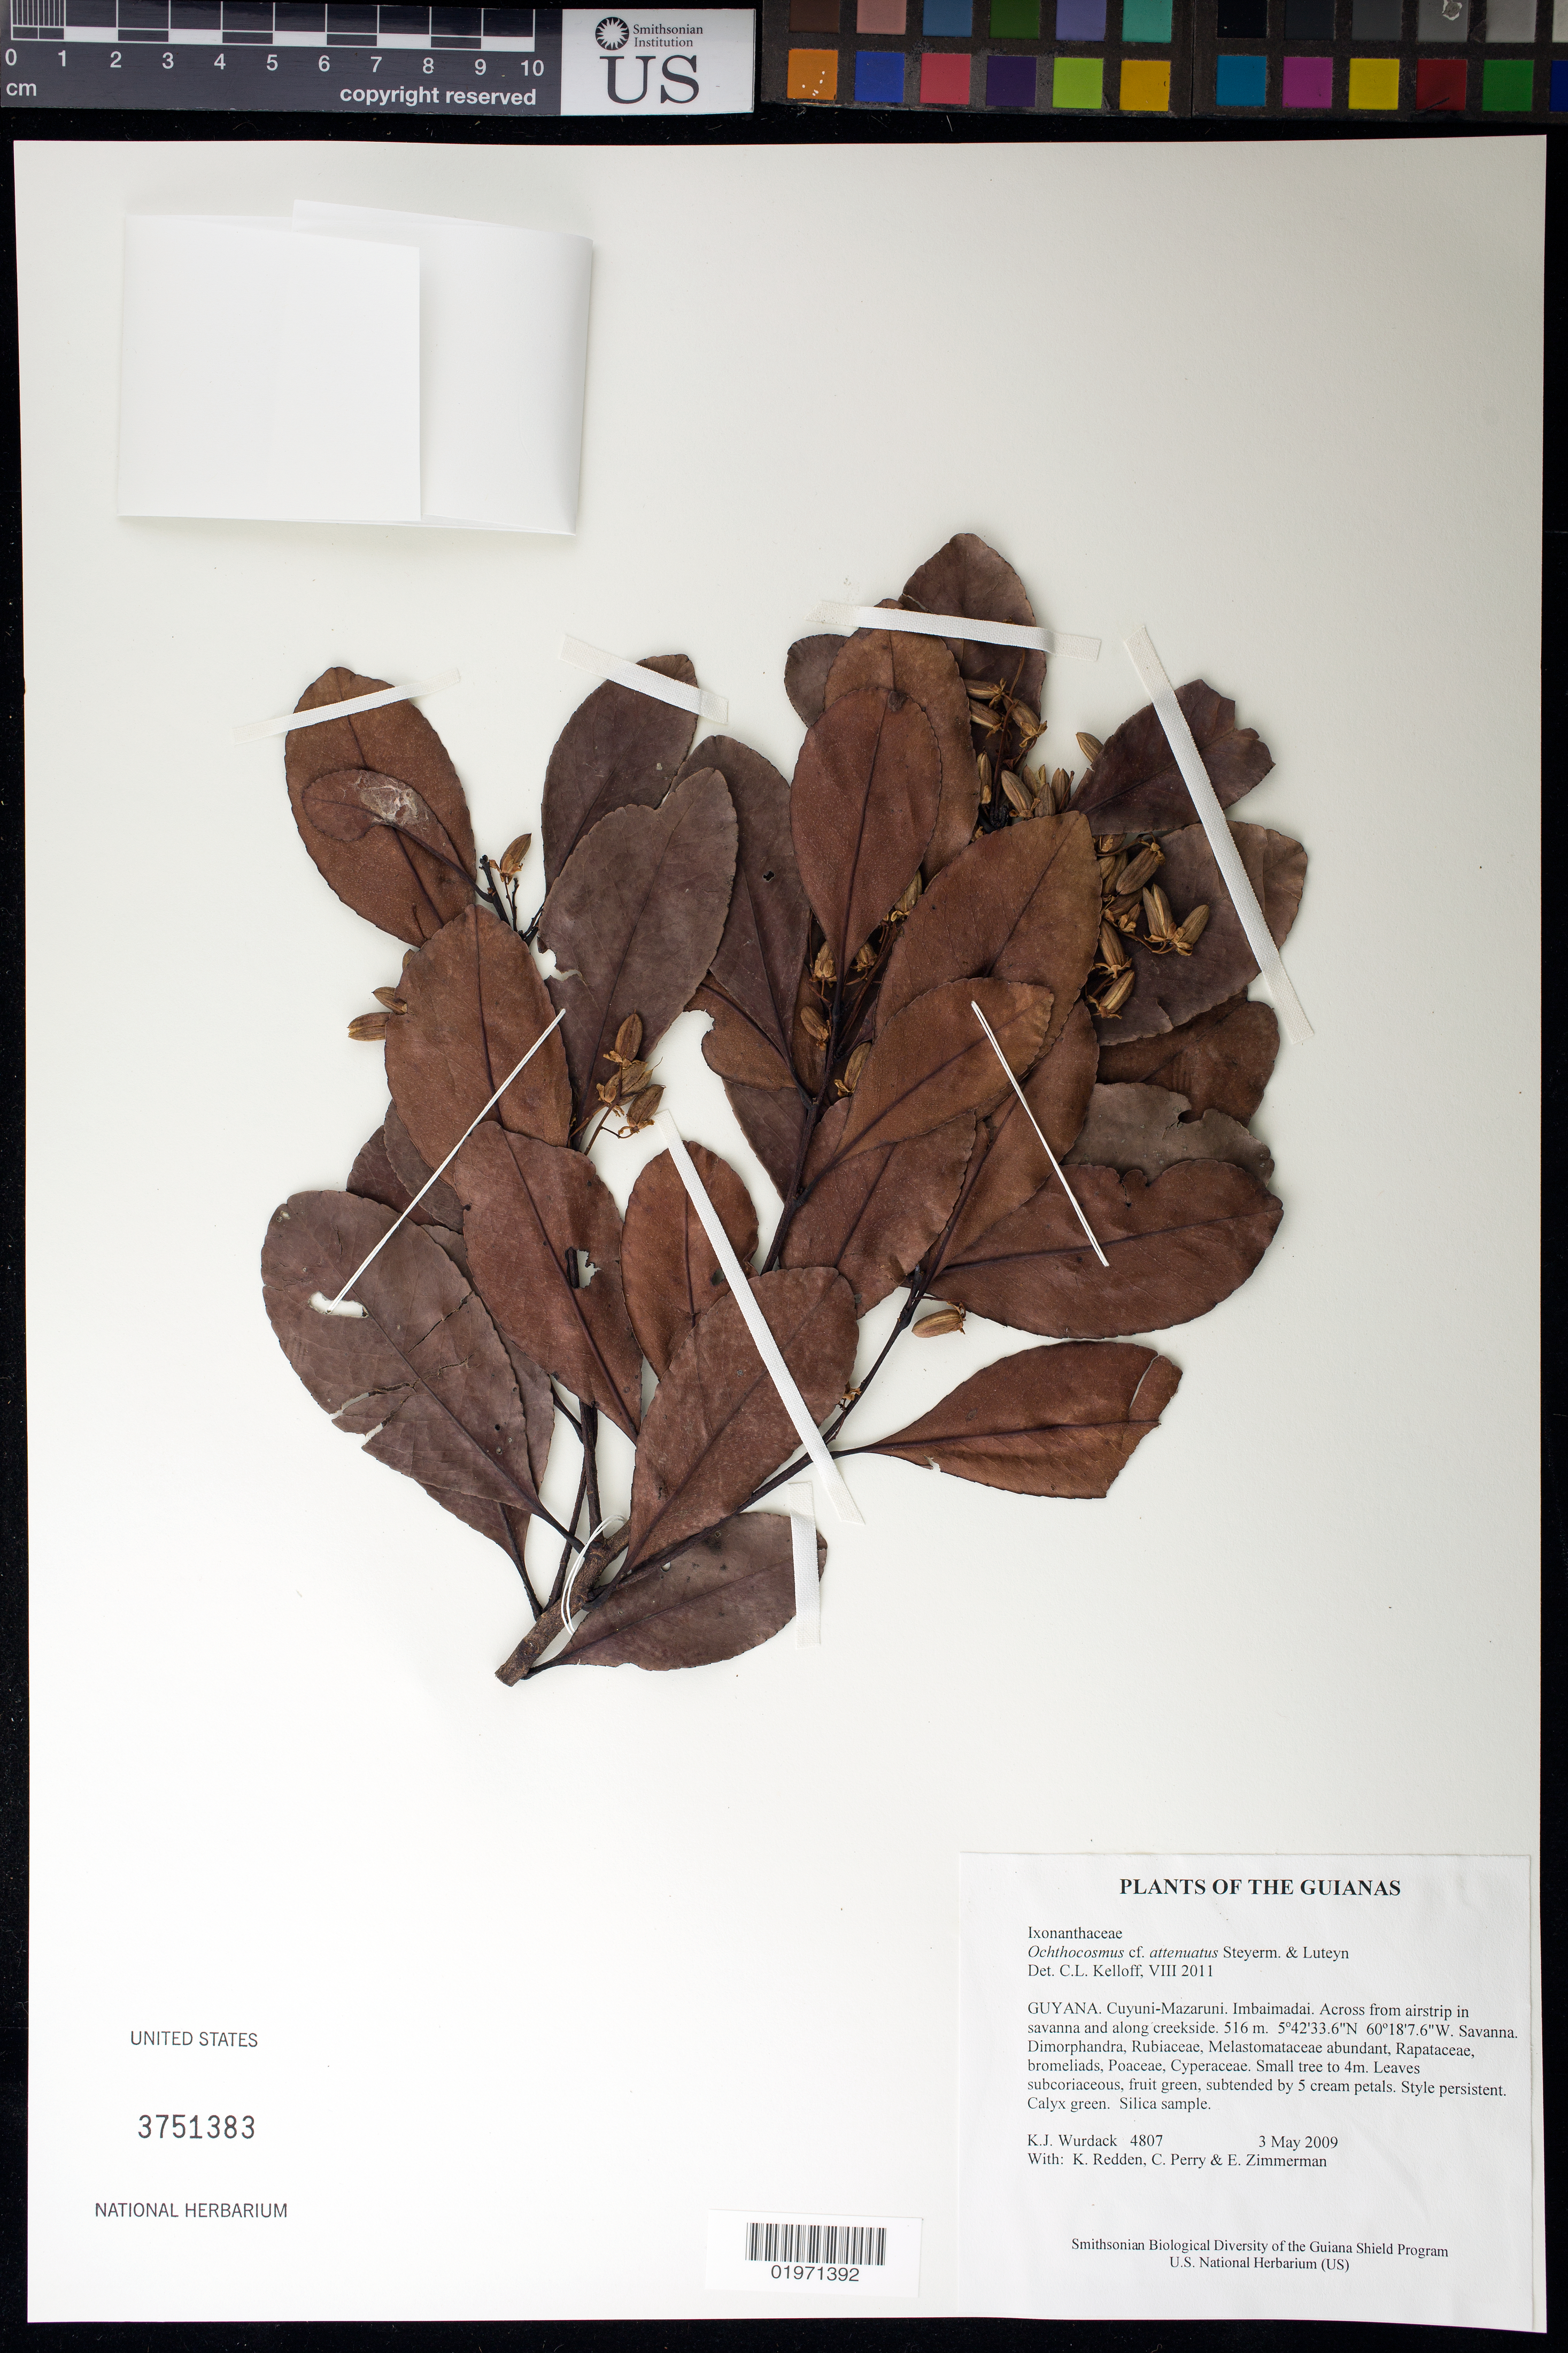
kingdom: Plantae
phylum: Tracheophyta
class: Magnoliopsida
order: Malpighiales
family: Ixonanthaceae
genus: Ochthocosmus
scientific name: Ochthocosmus attenuatus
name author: Steyerm. & Luteyn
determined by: Kelloff, Carol L., (US), Smithsonian Institution - National Museum of Natural History (UNITED STATES)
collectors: K. Wurdack, K. M. Redden, C. Perry & E. Zimmerman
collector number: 4807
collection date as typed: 3 May 2009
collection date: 2009-05-03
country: Guyana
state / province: Cuyuni-Mazaruni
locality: Imbaimadai. Across from airstrip in savanna and along creekside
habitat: Savanna. Dimorphandra, Rubiaceae, Melastomataceae abundant, Rapataceae, bromeliads, Poaceae, Cyperaceae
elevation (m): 516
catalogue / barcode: US 3751383